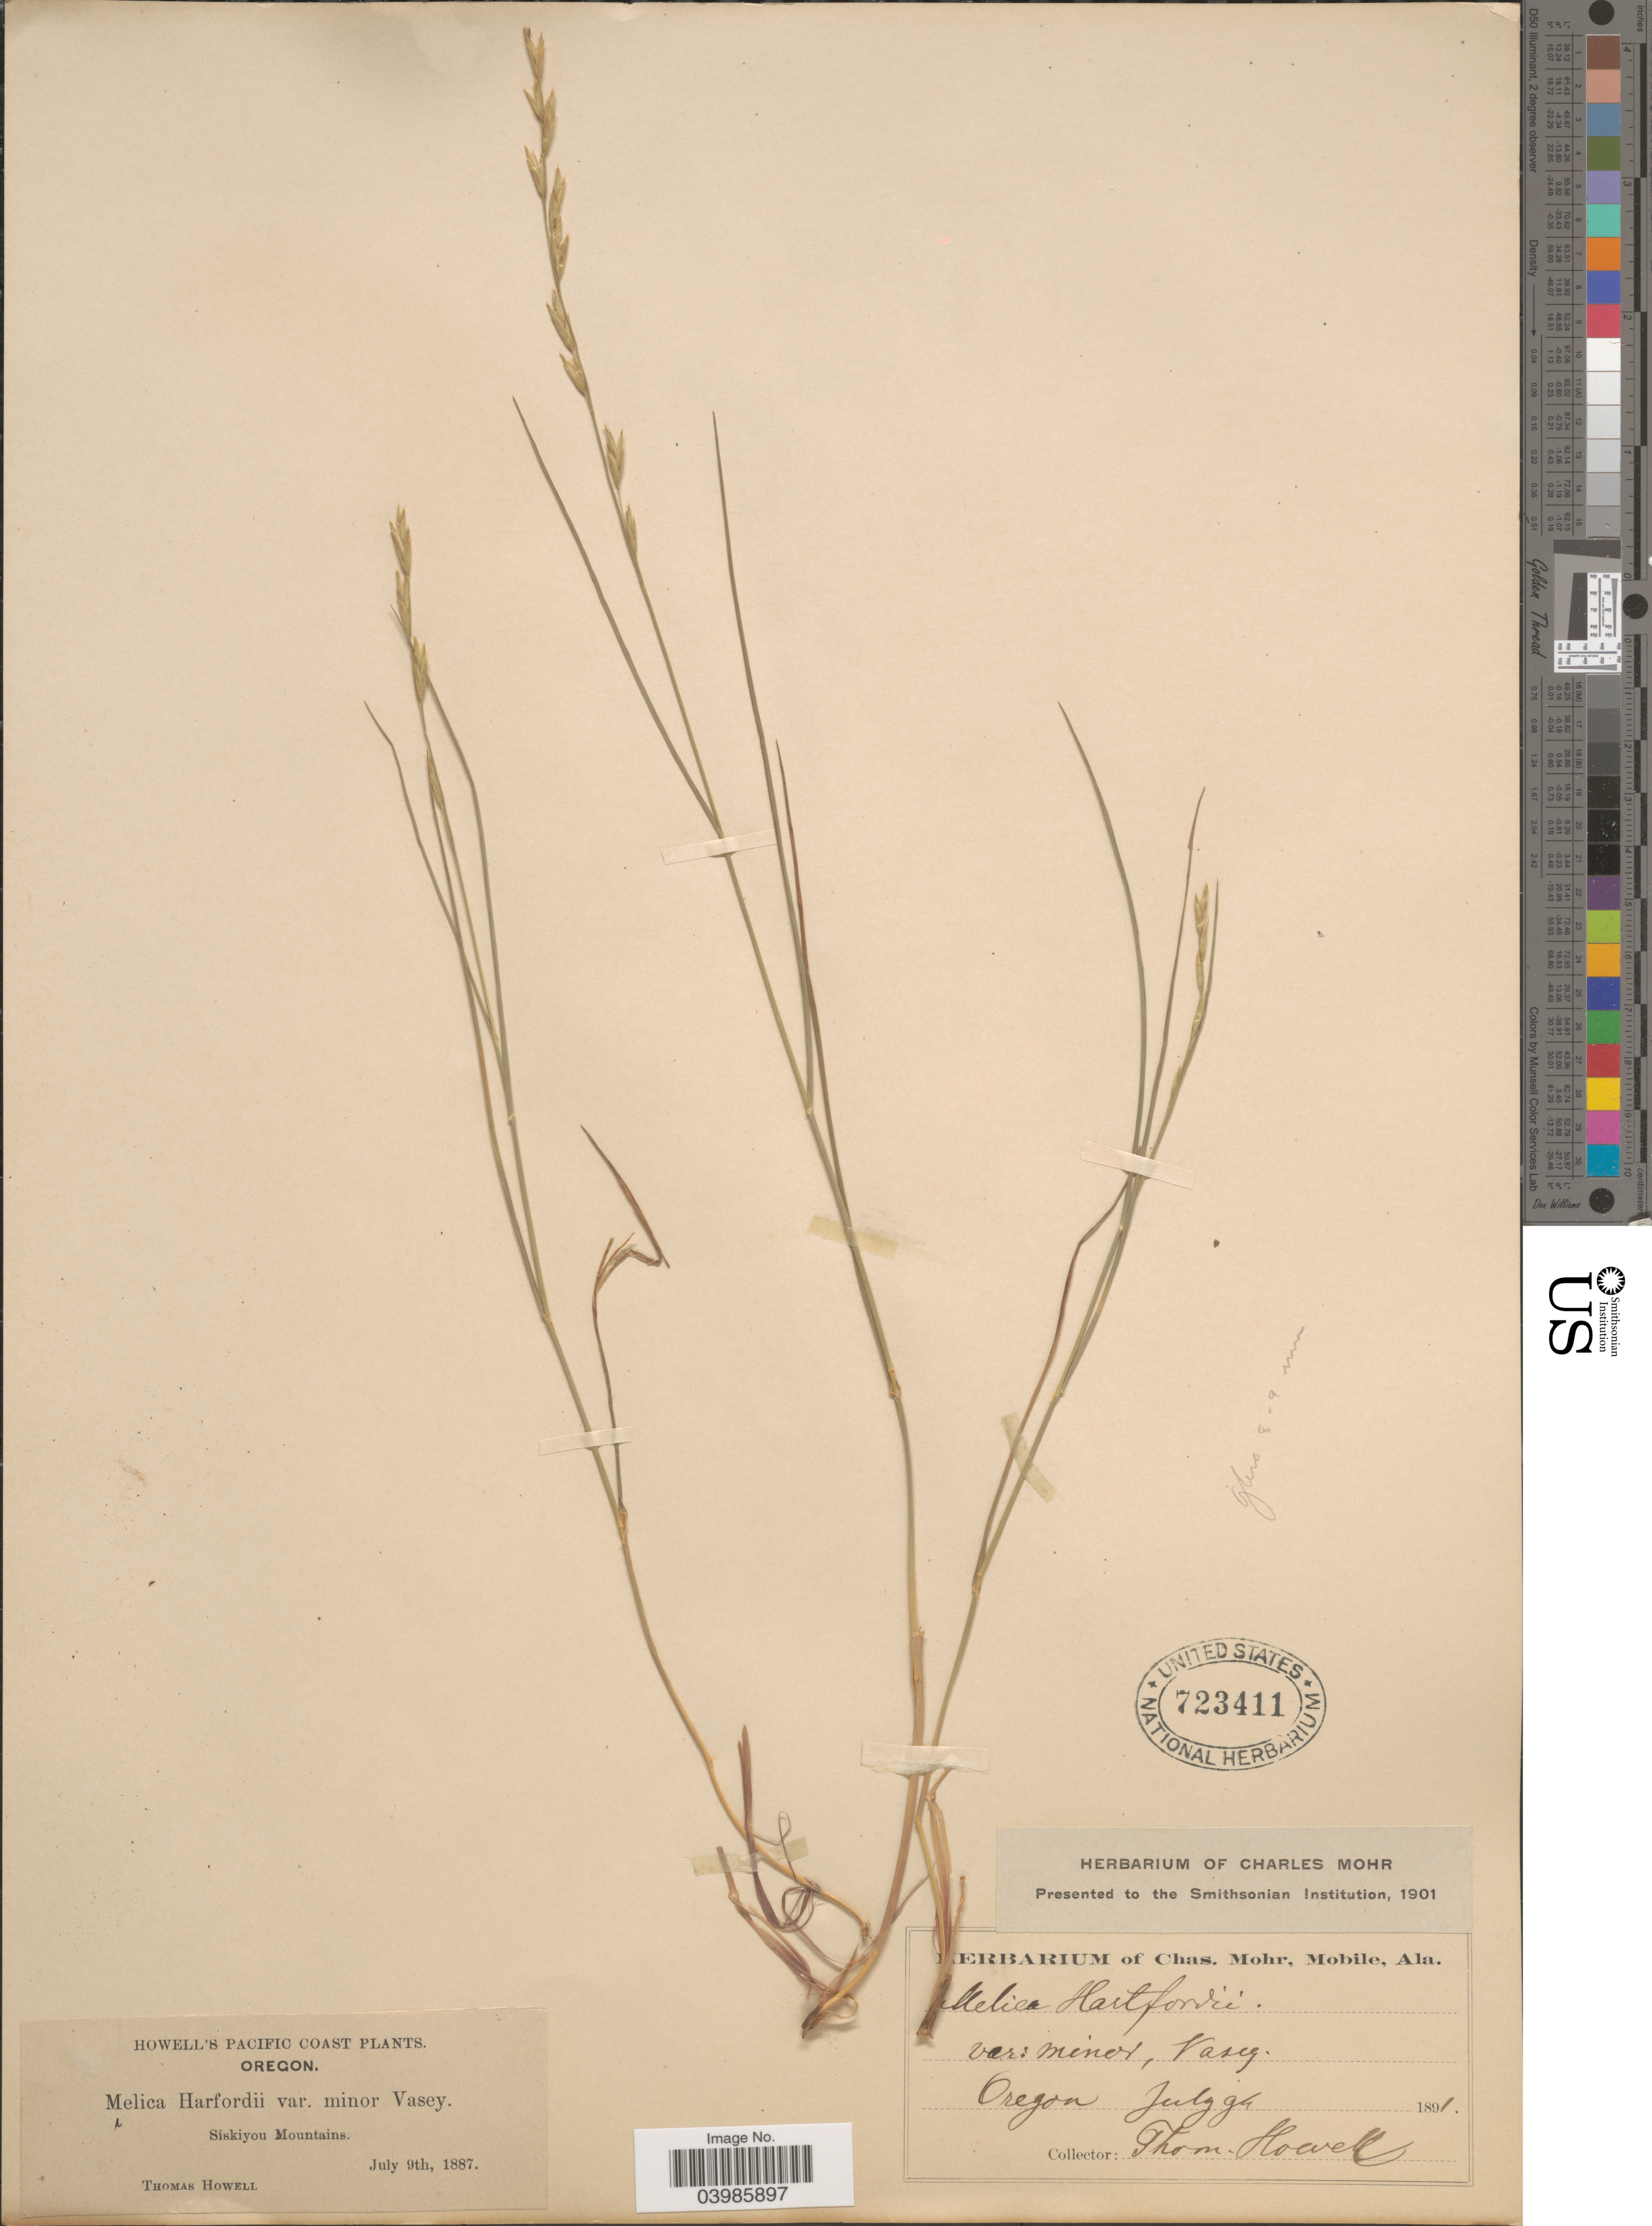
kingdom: Plantae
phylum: Tracheophyta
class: Liliopsida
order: Poales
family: Poaceae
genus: Melica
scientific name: Melica harfordii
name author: Bol.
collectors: T. Howell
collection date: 1887-07-09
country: United States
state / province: Oregon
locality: Pacific Coast. Siskiyou Mountains.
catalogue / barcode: US 723411